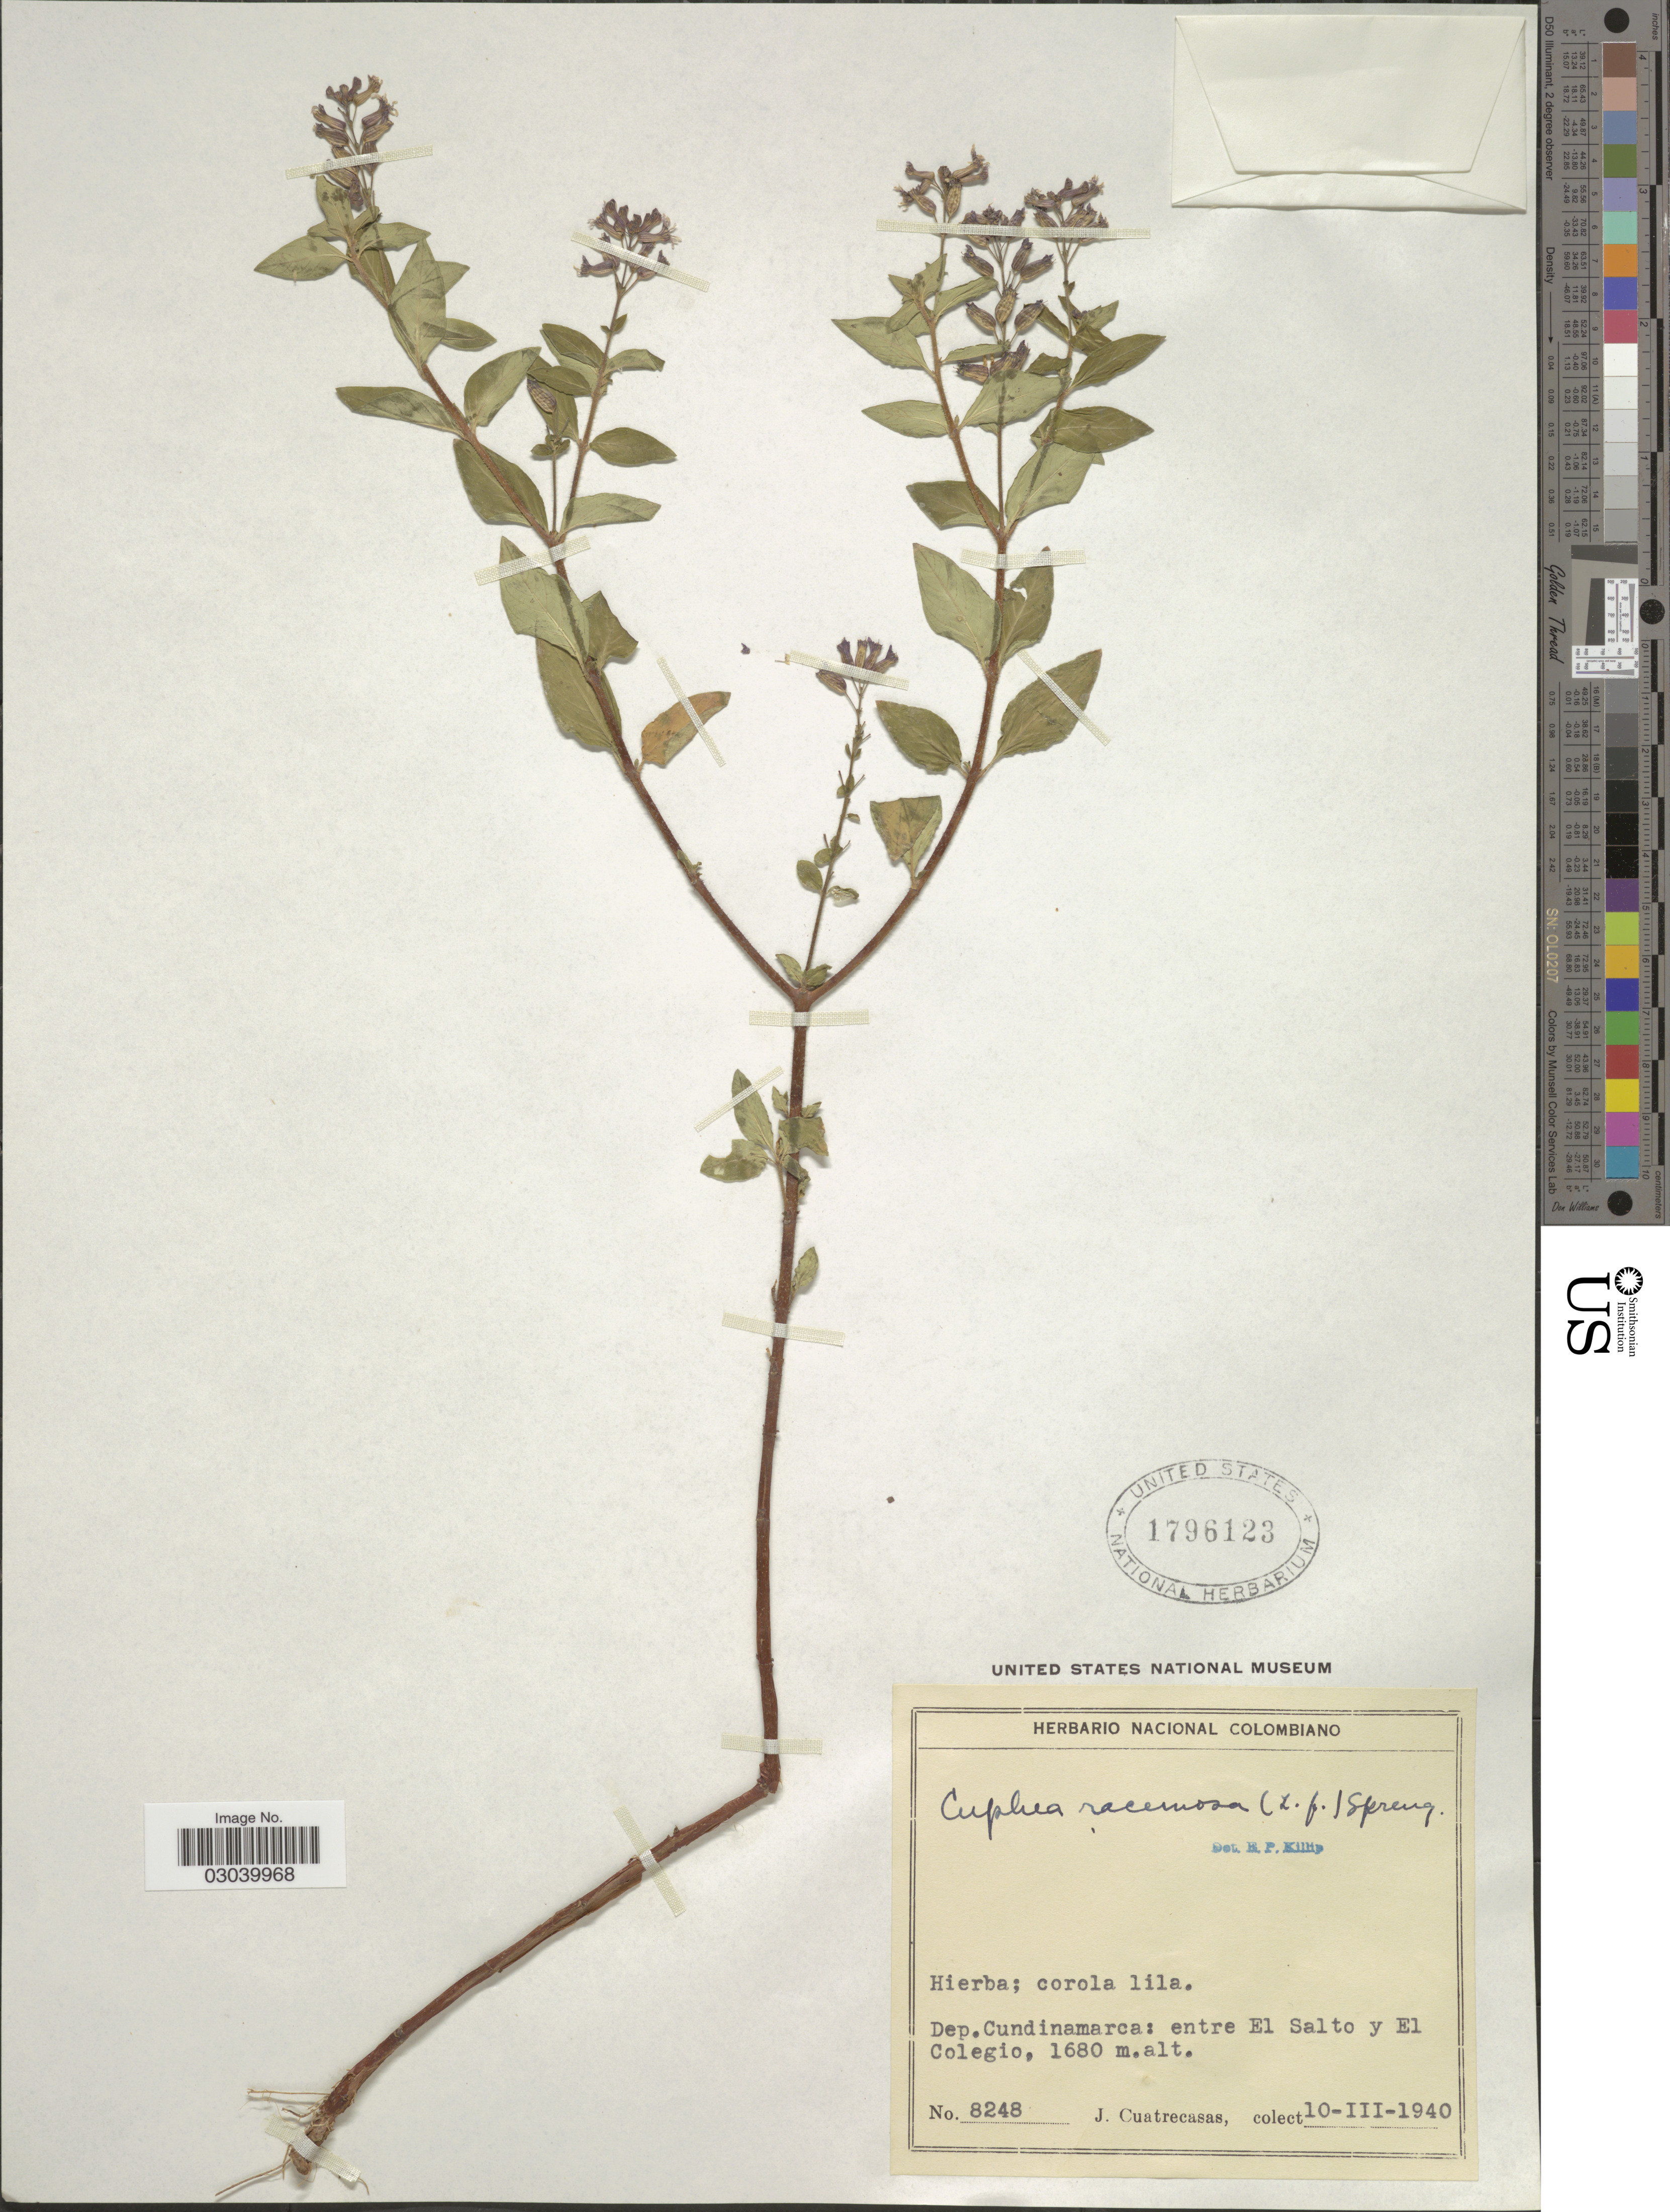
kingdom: Plantae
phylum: Tracheophyta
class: Magnoliopsida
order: Myrtales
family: Lythraceae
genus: Cuphea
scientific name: Cuphea racemosa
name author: (L. f.) Spreng.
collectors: J. Cuatrecasas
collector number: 8248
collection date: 1940-03-10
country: Colombia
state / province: Cundinamarca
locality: Dep. Cundinamarca: entre El Salto y El Colegio.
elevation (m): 1680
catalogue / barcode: US 1796123